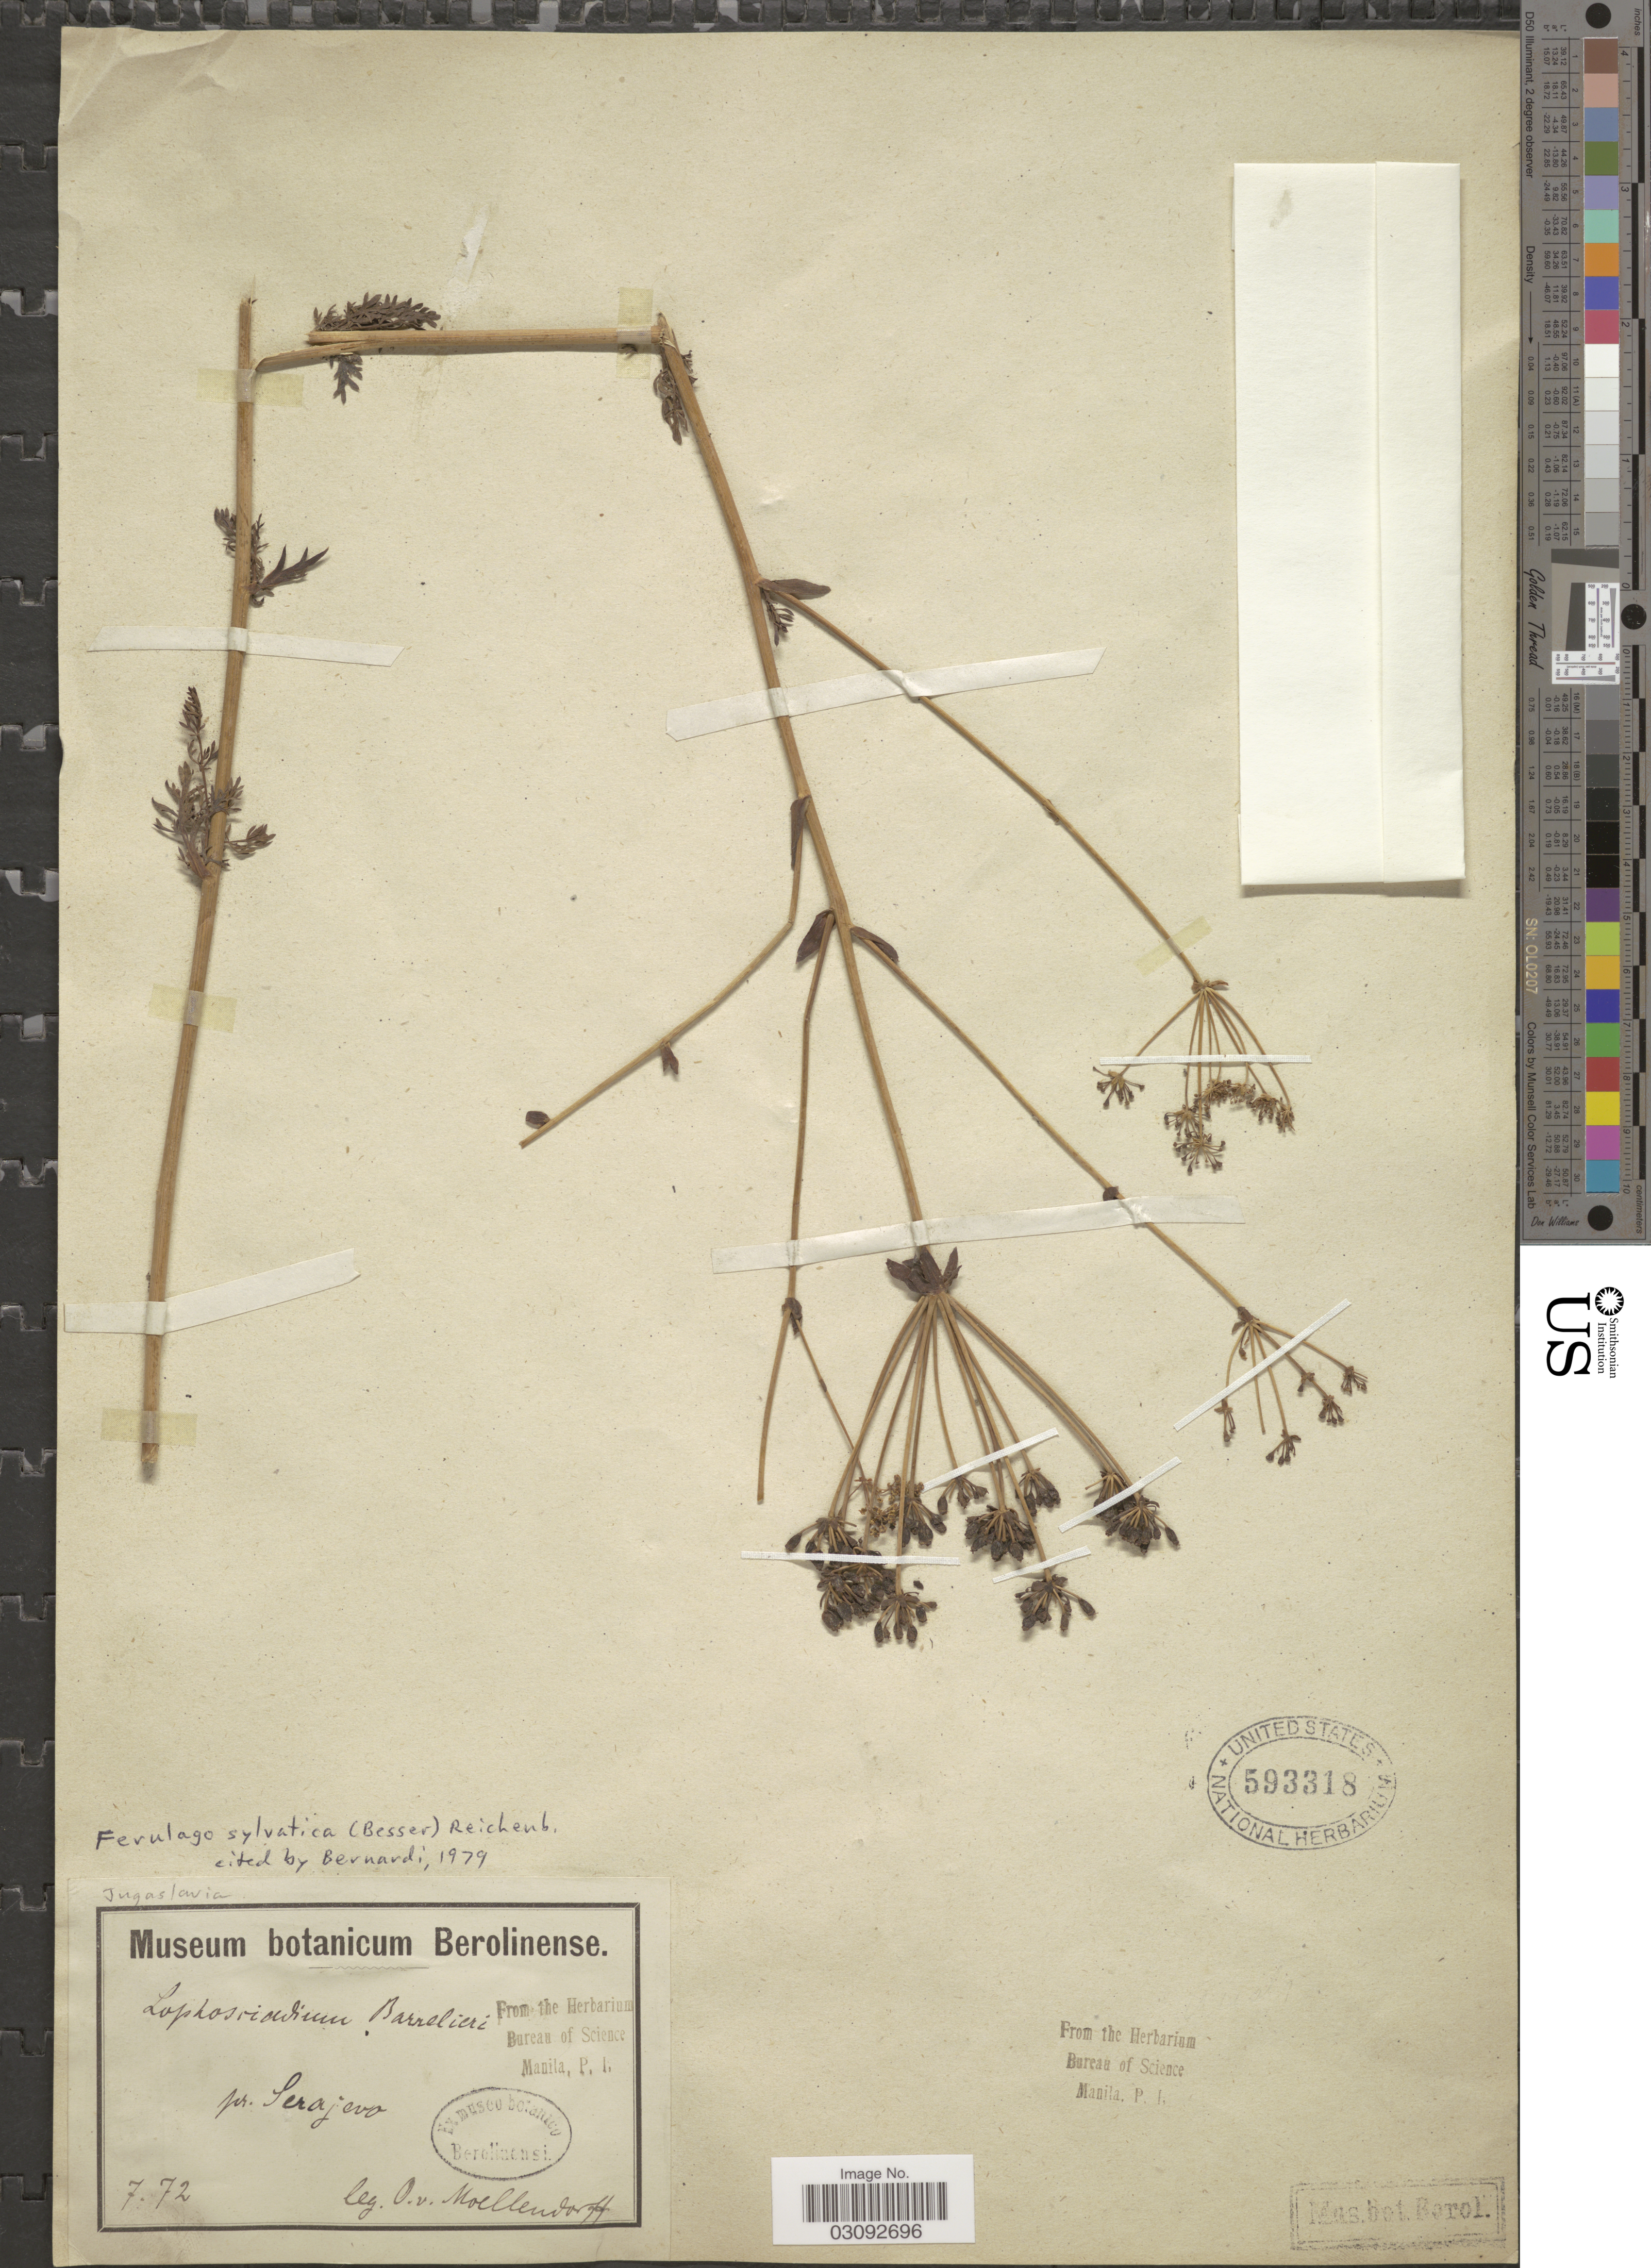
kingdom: Plantae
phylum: Tracheophyta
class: Magnoliopsida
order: Apiales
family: Apiaceae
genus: Ferulago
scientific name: Ferulago sylvatica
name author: (Besser) Rchb.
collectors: O. Moelendorff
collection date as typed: Transcribed d/m/y: /7/72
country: Bosnia and Herzegovina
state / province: Federation of B&H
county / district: Sarajevo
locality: Pr. Serajevo.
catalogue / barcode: US 593318